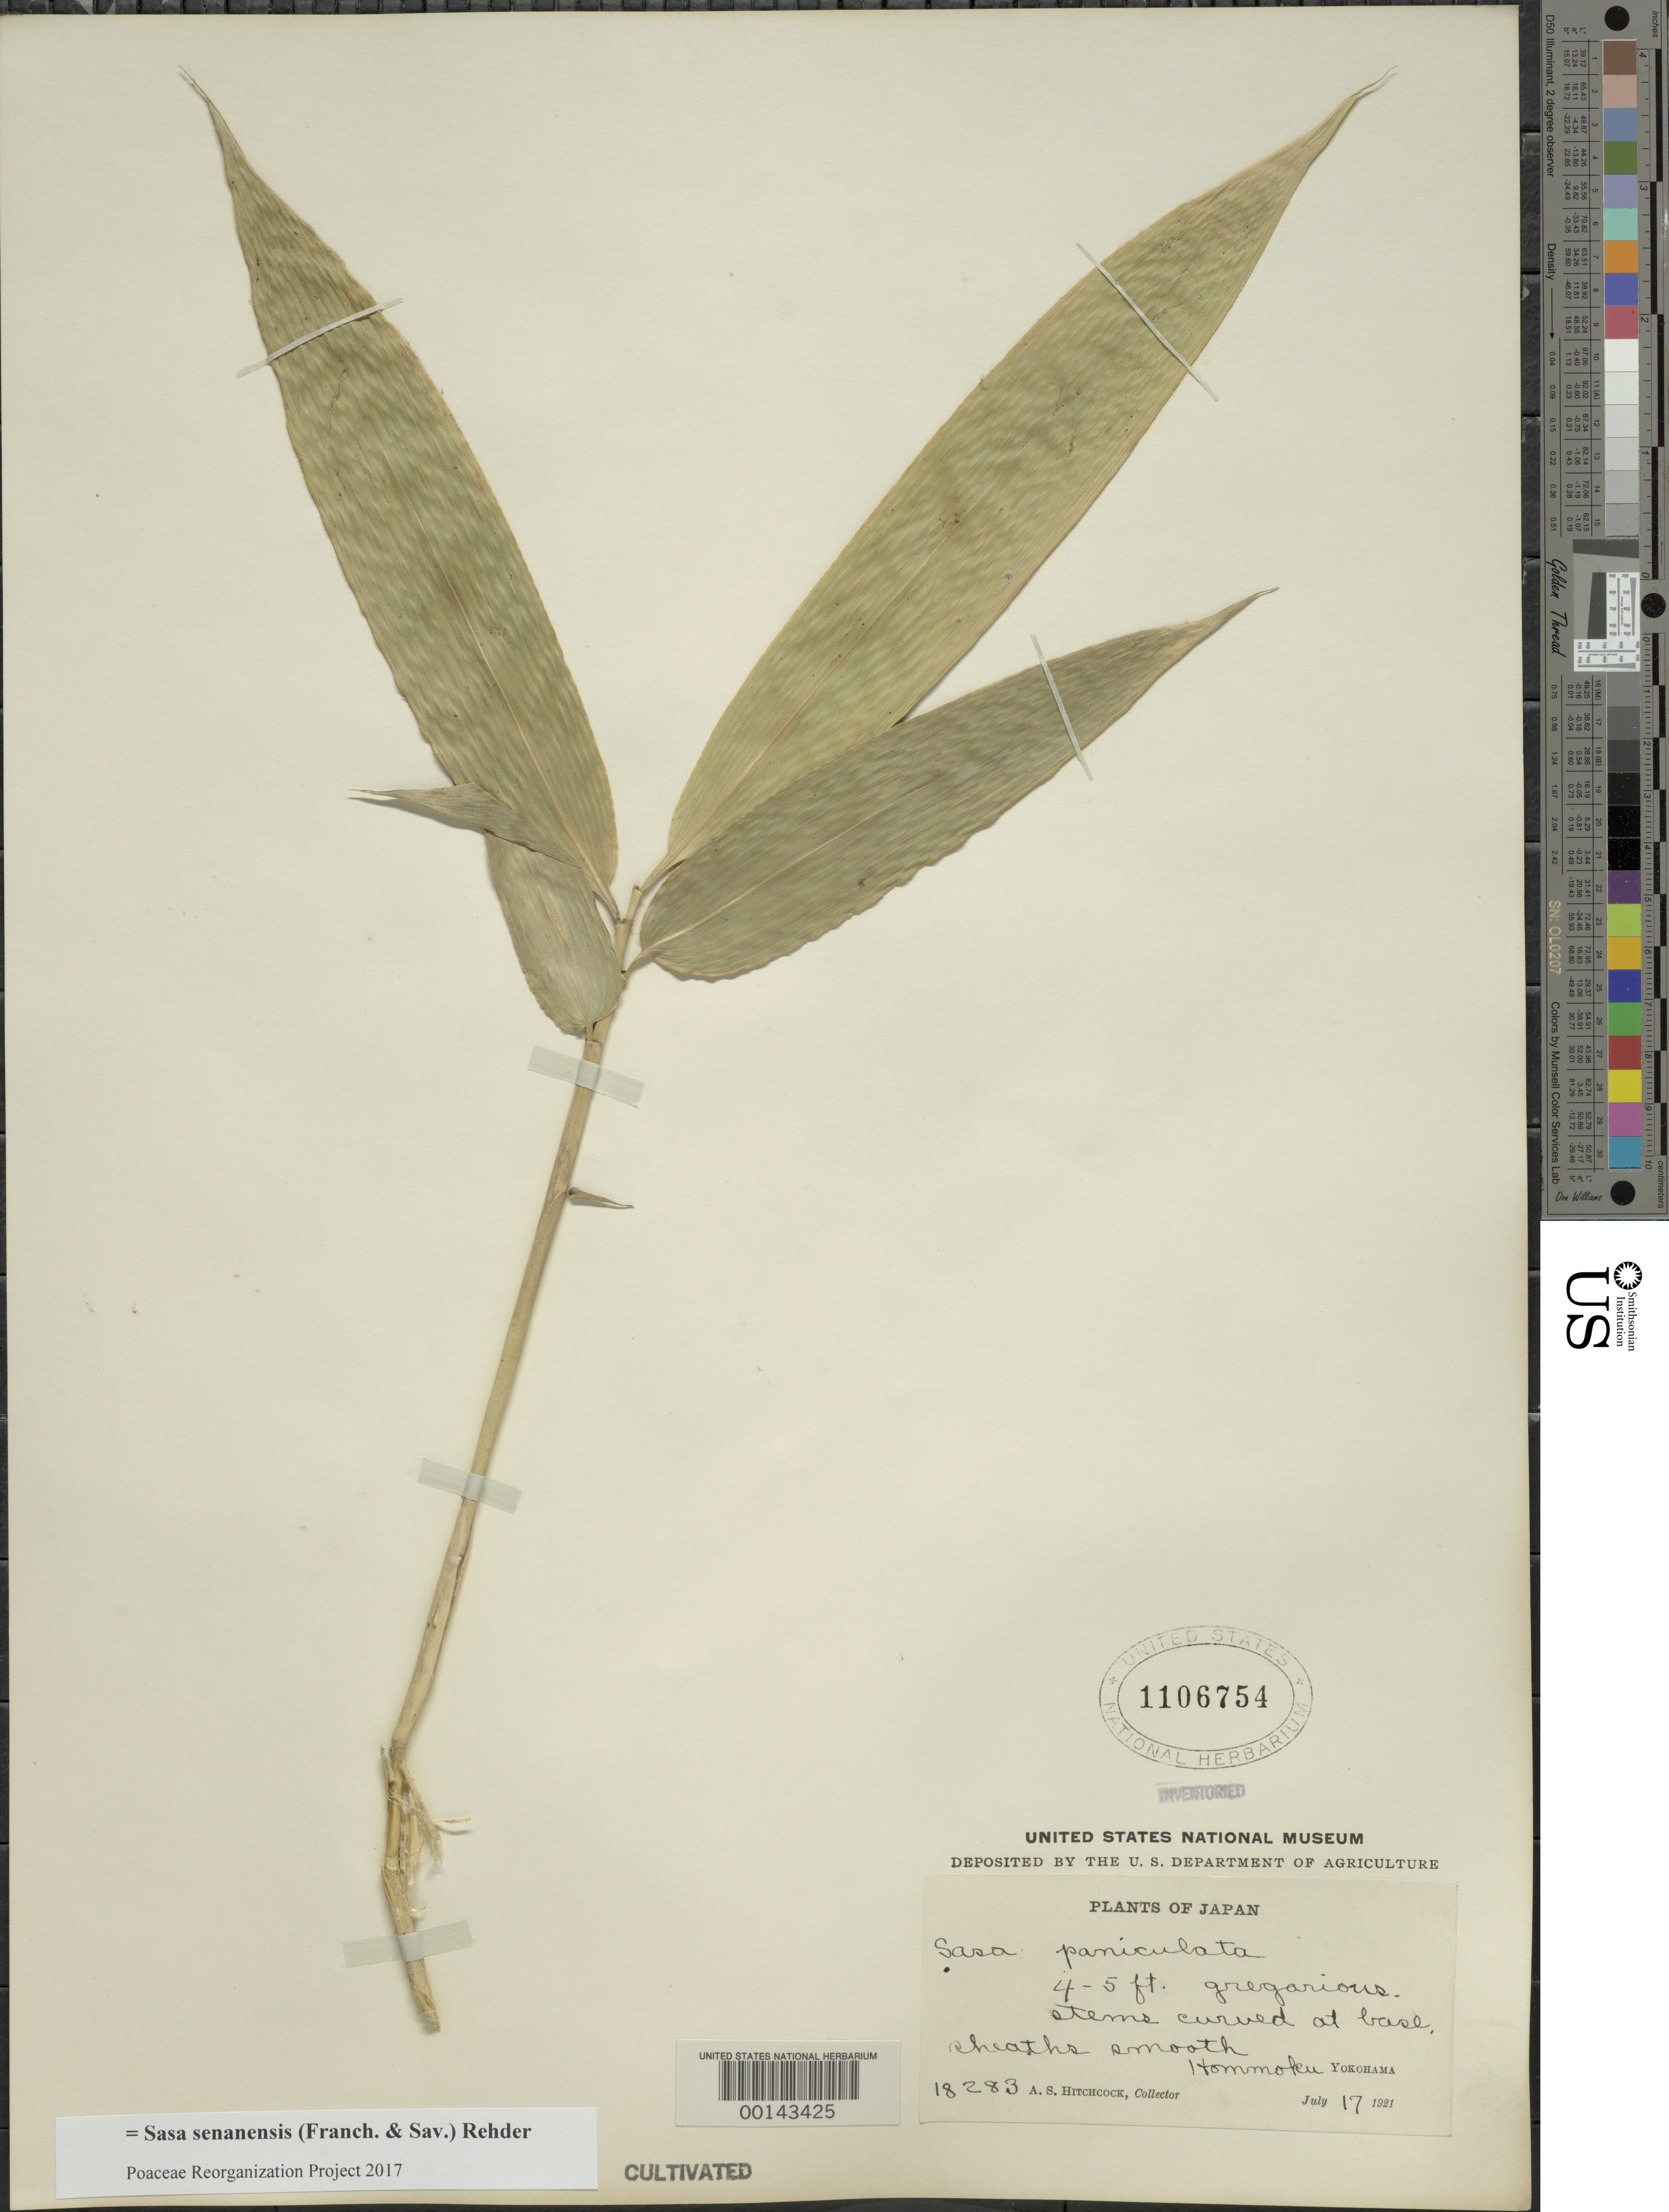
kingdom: Plantae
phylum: Tracheophyta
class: Liliopsida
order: Poales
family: Poaceae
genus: Sasa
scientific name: Sasa senanensis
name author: (Franch. & Sav.) Rehder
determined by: Poaceae Reorganization Project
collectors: A. S. Hitchcock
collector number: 18283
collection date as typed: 17 Jul 1921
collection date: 1921-07-17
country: Japan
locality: Yokohama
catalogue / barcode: US 1106754